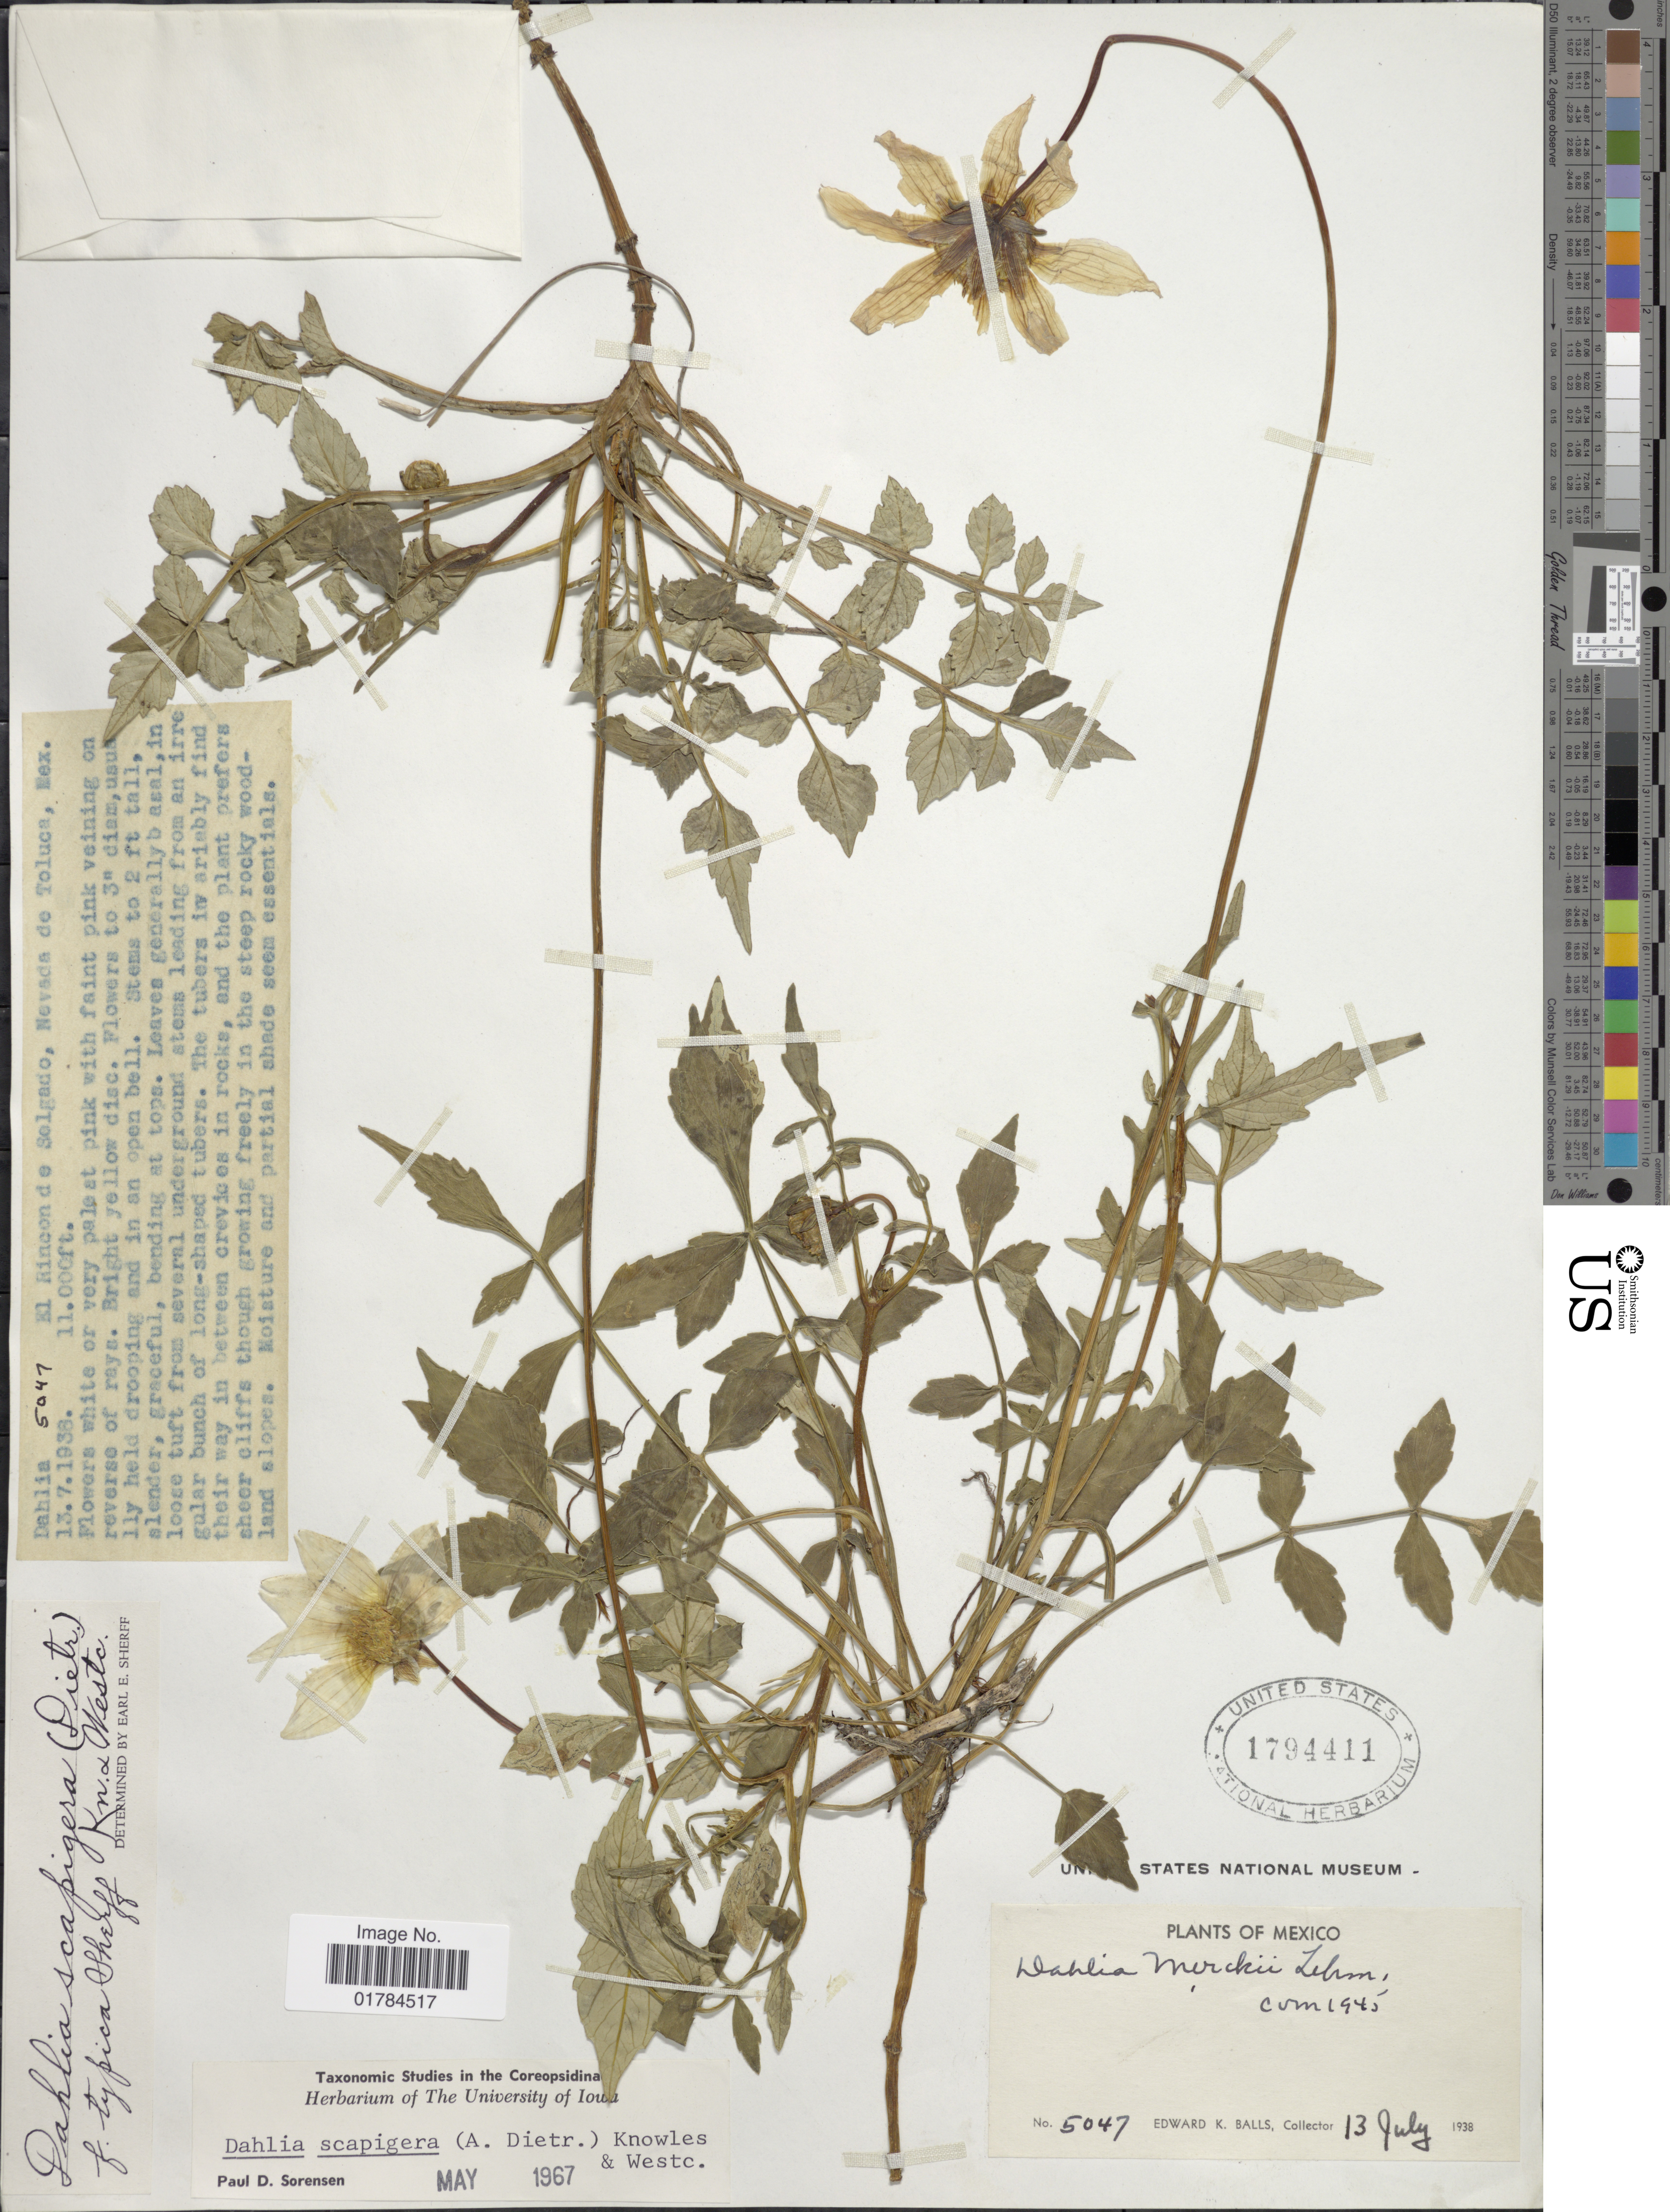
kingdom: Plantae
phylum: Tracheophyta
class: Magnoliopsida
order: Asterales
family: Asteraceae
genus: Dahlia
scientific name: Dahlia scapigera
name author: Knowles & Westc.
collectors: E. K. Balls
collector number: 5047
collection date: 1938-07-13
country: Mexico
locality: El Rincon de Selgado, Nevada de Toluca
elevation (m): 3353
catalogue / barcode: US 1794411